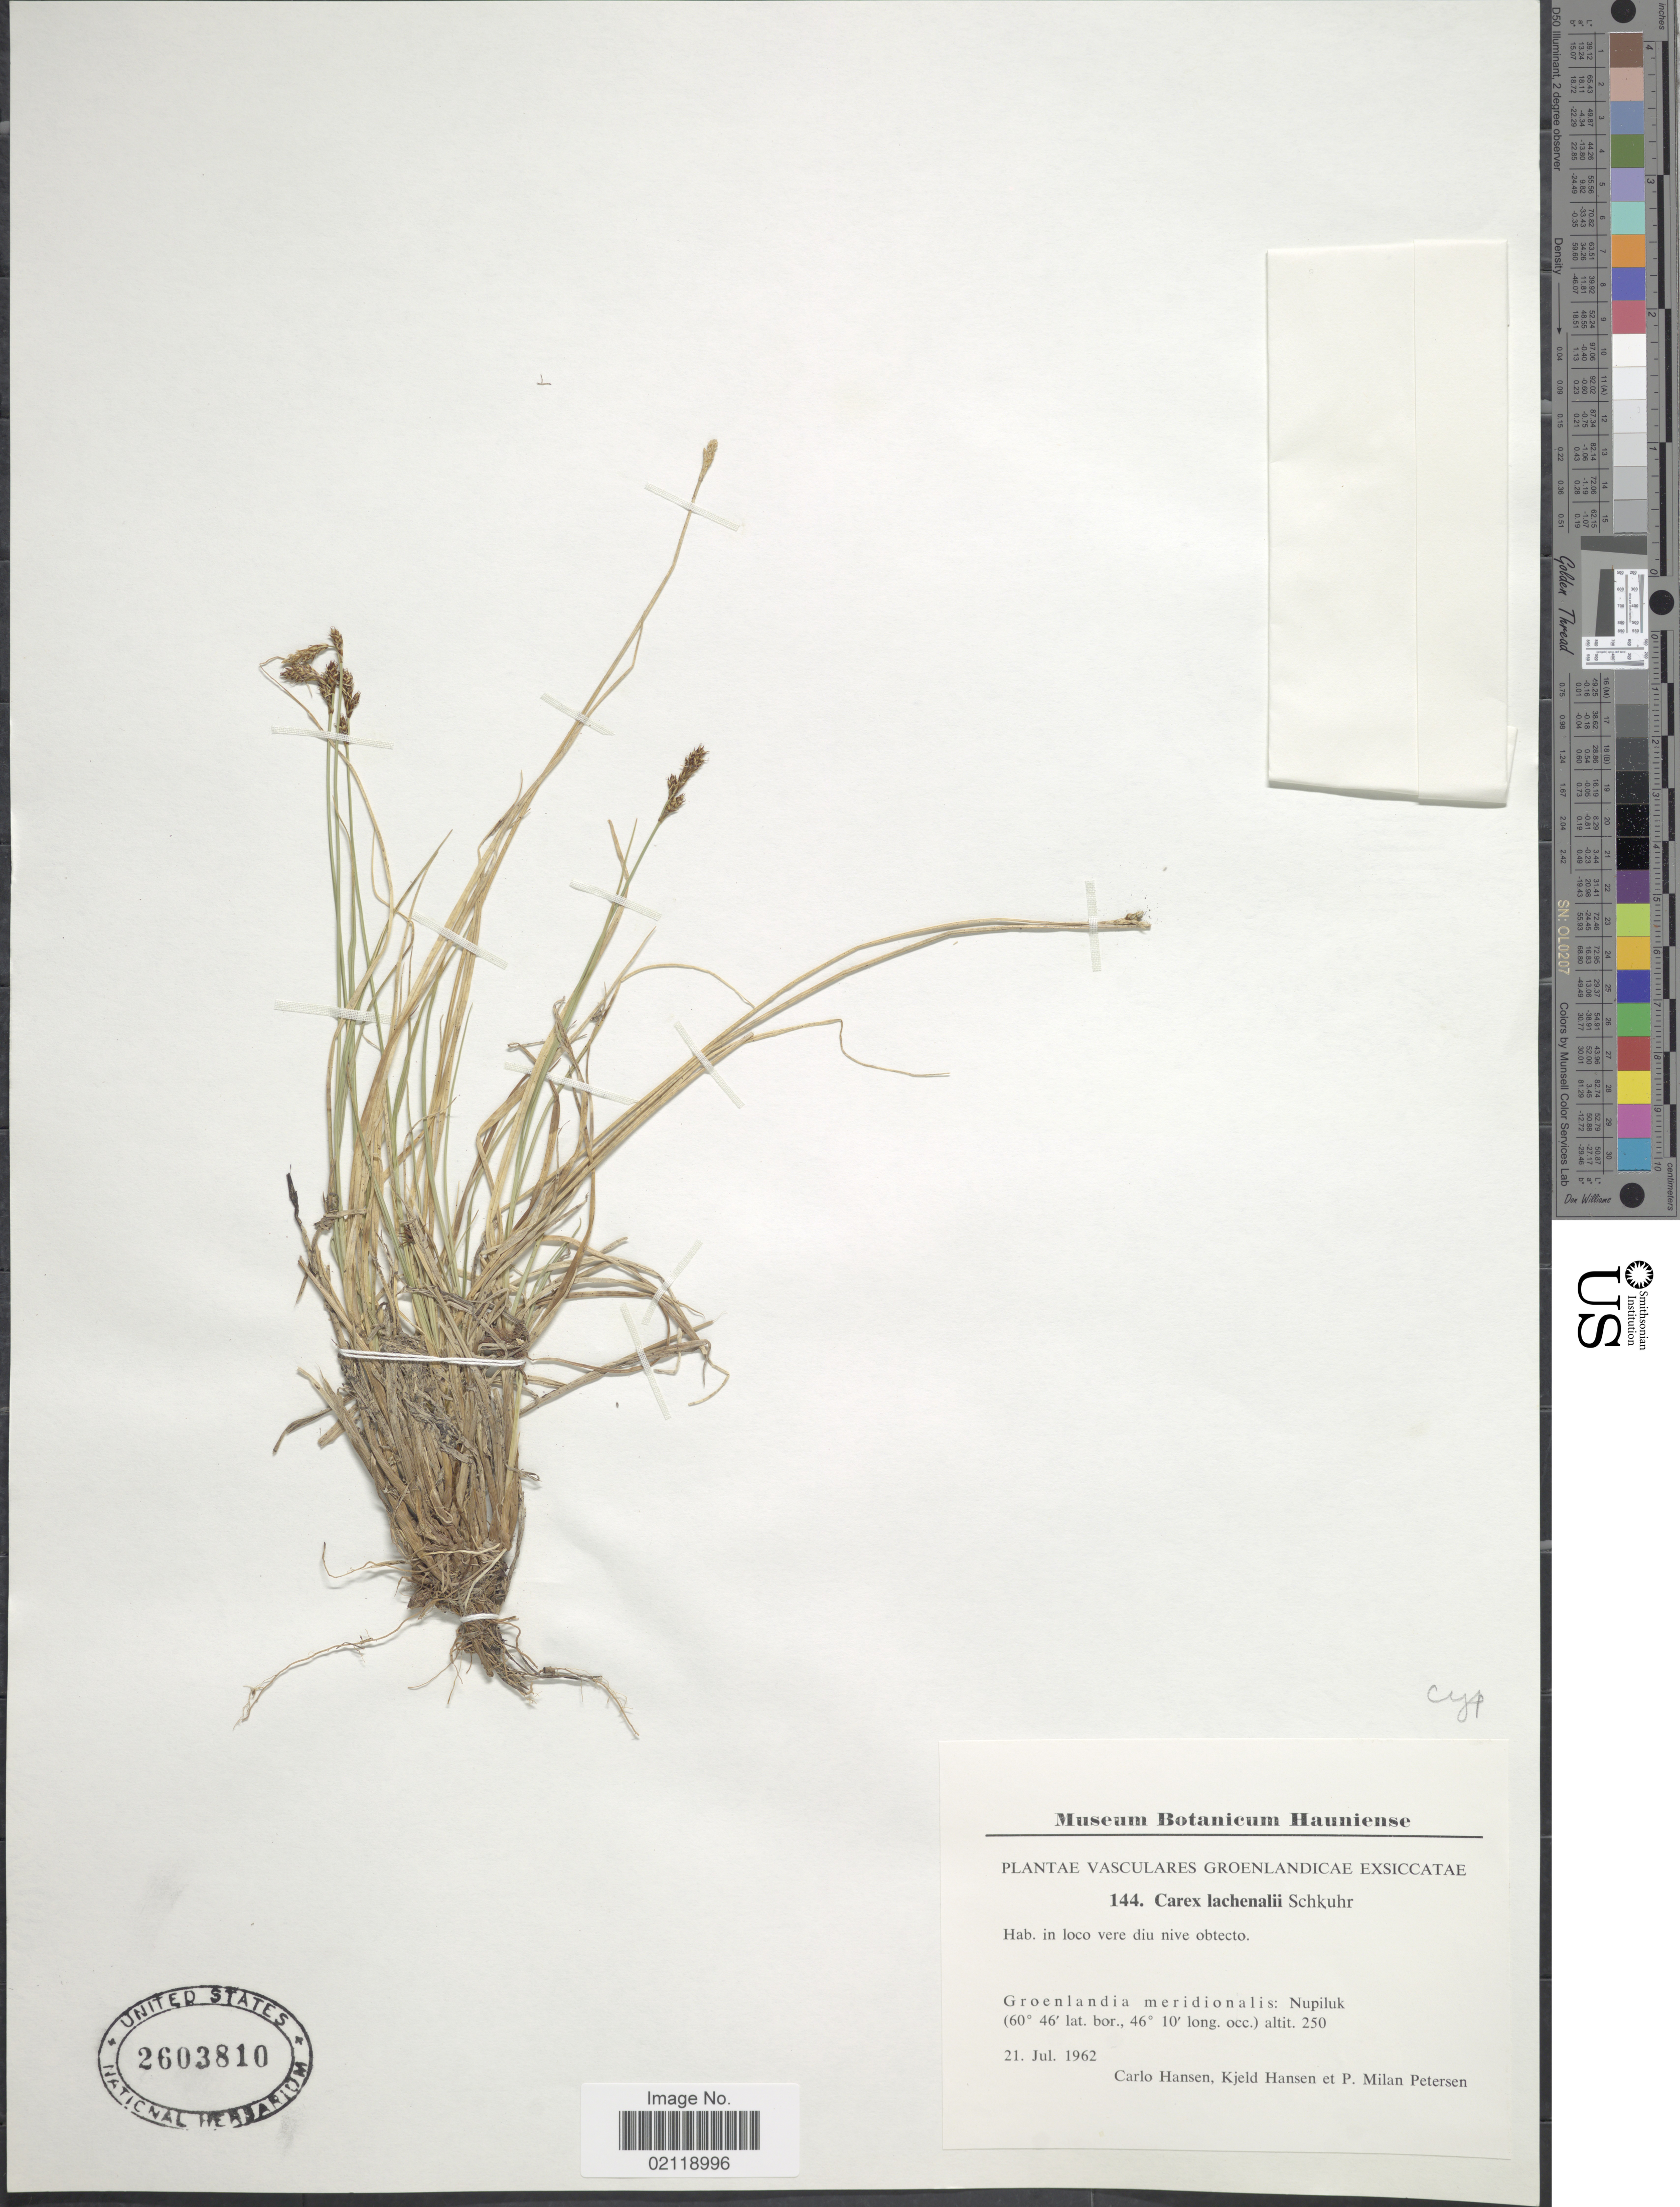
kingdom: Plantae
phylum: Tracheophyta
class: Liliopsida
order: Poales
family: Cyperaceae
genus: Carex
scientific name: Carex lachenalii subsp. lachenalii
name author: Schkuhr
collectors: C. Hansen, K. Hansen & P. Petersen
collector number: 144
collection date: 1962-07-21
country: Greenland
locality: Vasculares Groenlandicae. Groenlandia meridionalis: Nupiluk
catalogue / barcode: US 2603810